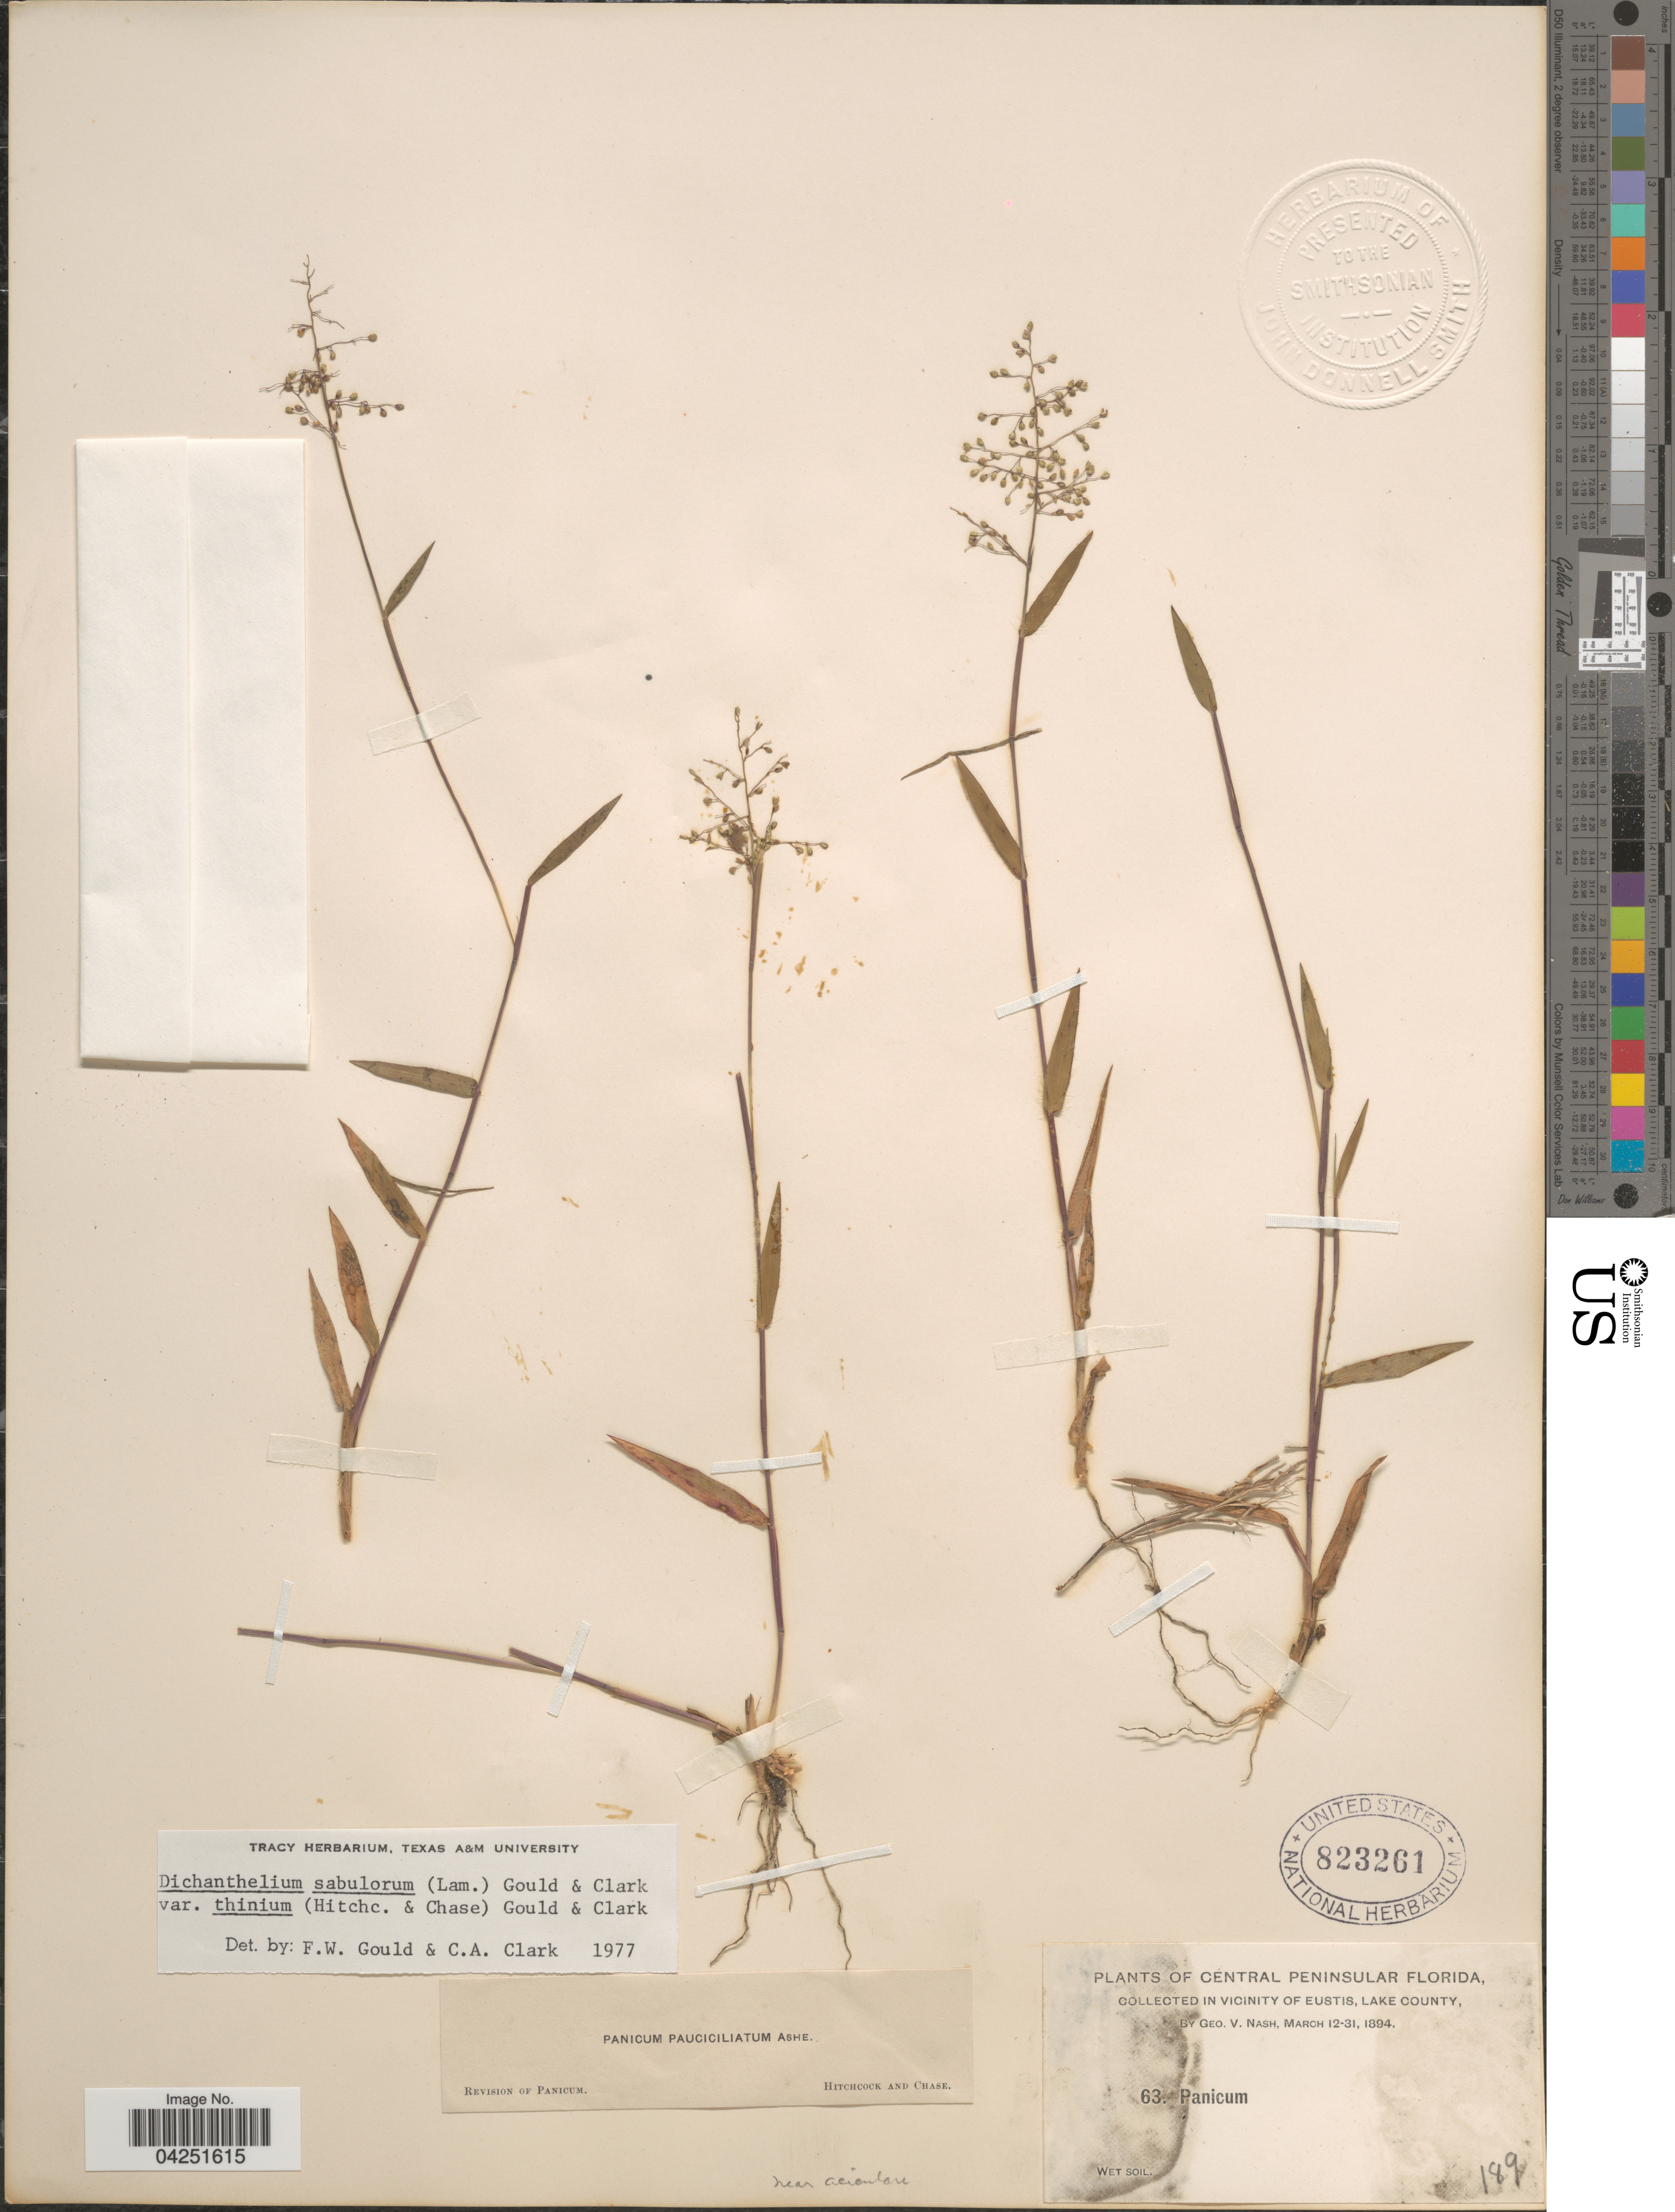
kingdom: Plantae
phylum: Tracheophyta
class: Liliopsida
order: Poales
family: Poaceae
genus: Dichanthelium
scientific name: Dichanthelium acuminatum var. acuminatum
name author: (Sw.) Gould & C.A. Clark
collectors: G. V. Nash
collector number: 63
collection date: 1894-03-12/1894-03-31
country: United States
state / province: Florida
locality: Central Peninsular Florida, in vicinity of Eustis, Lake County.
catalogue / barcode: US 823261